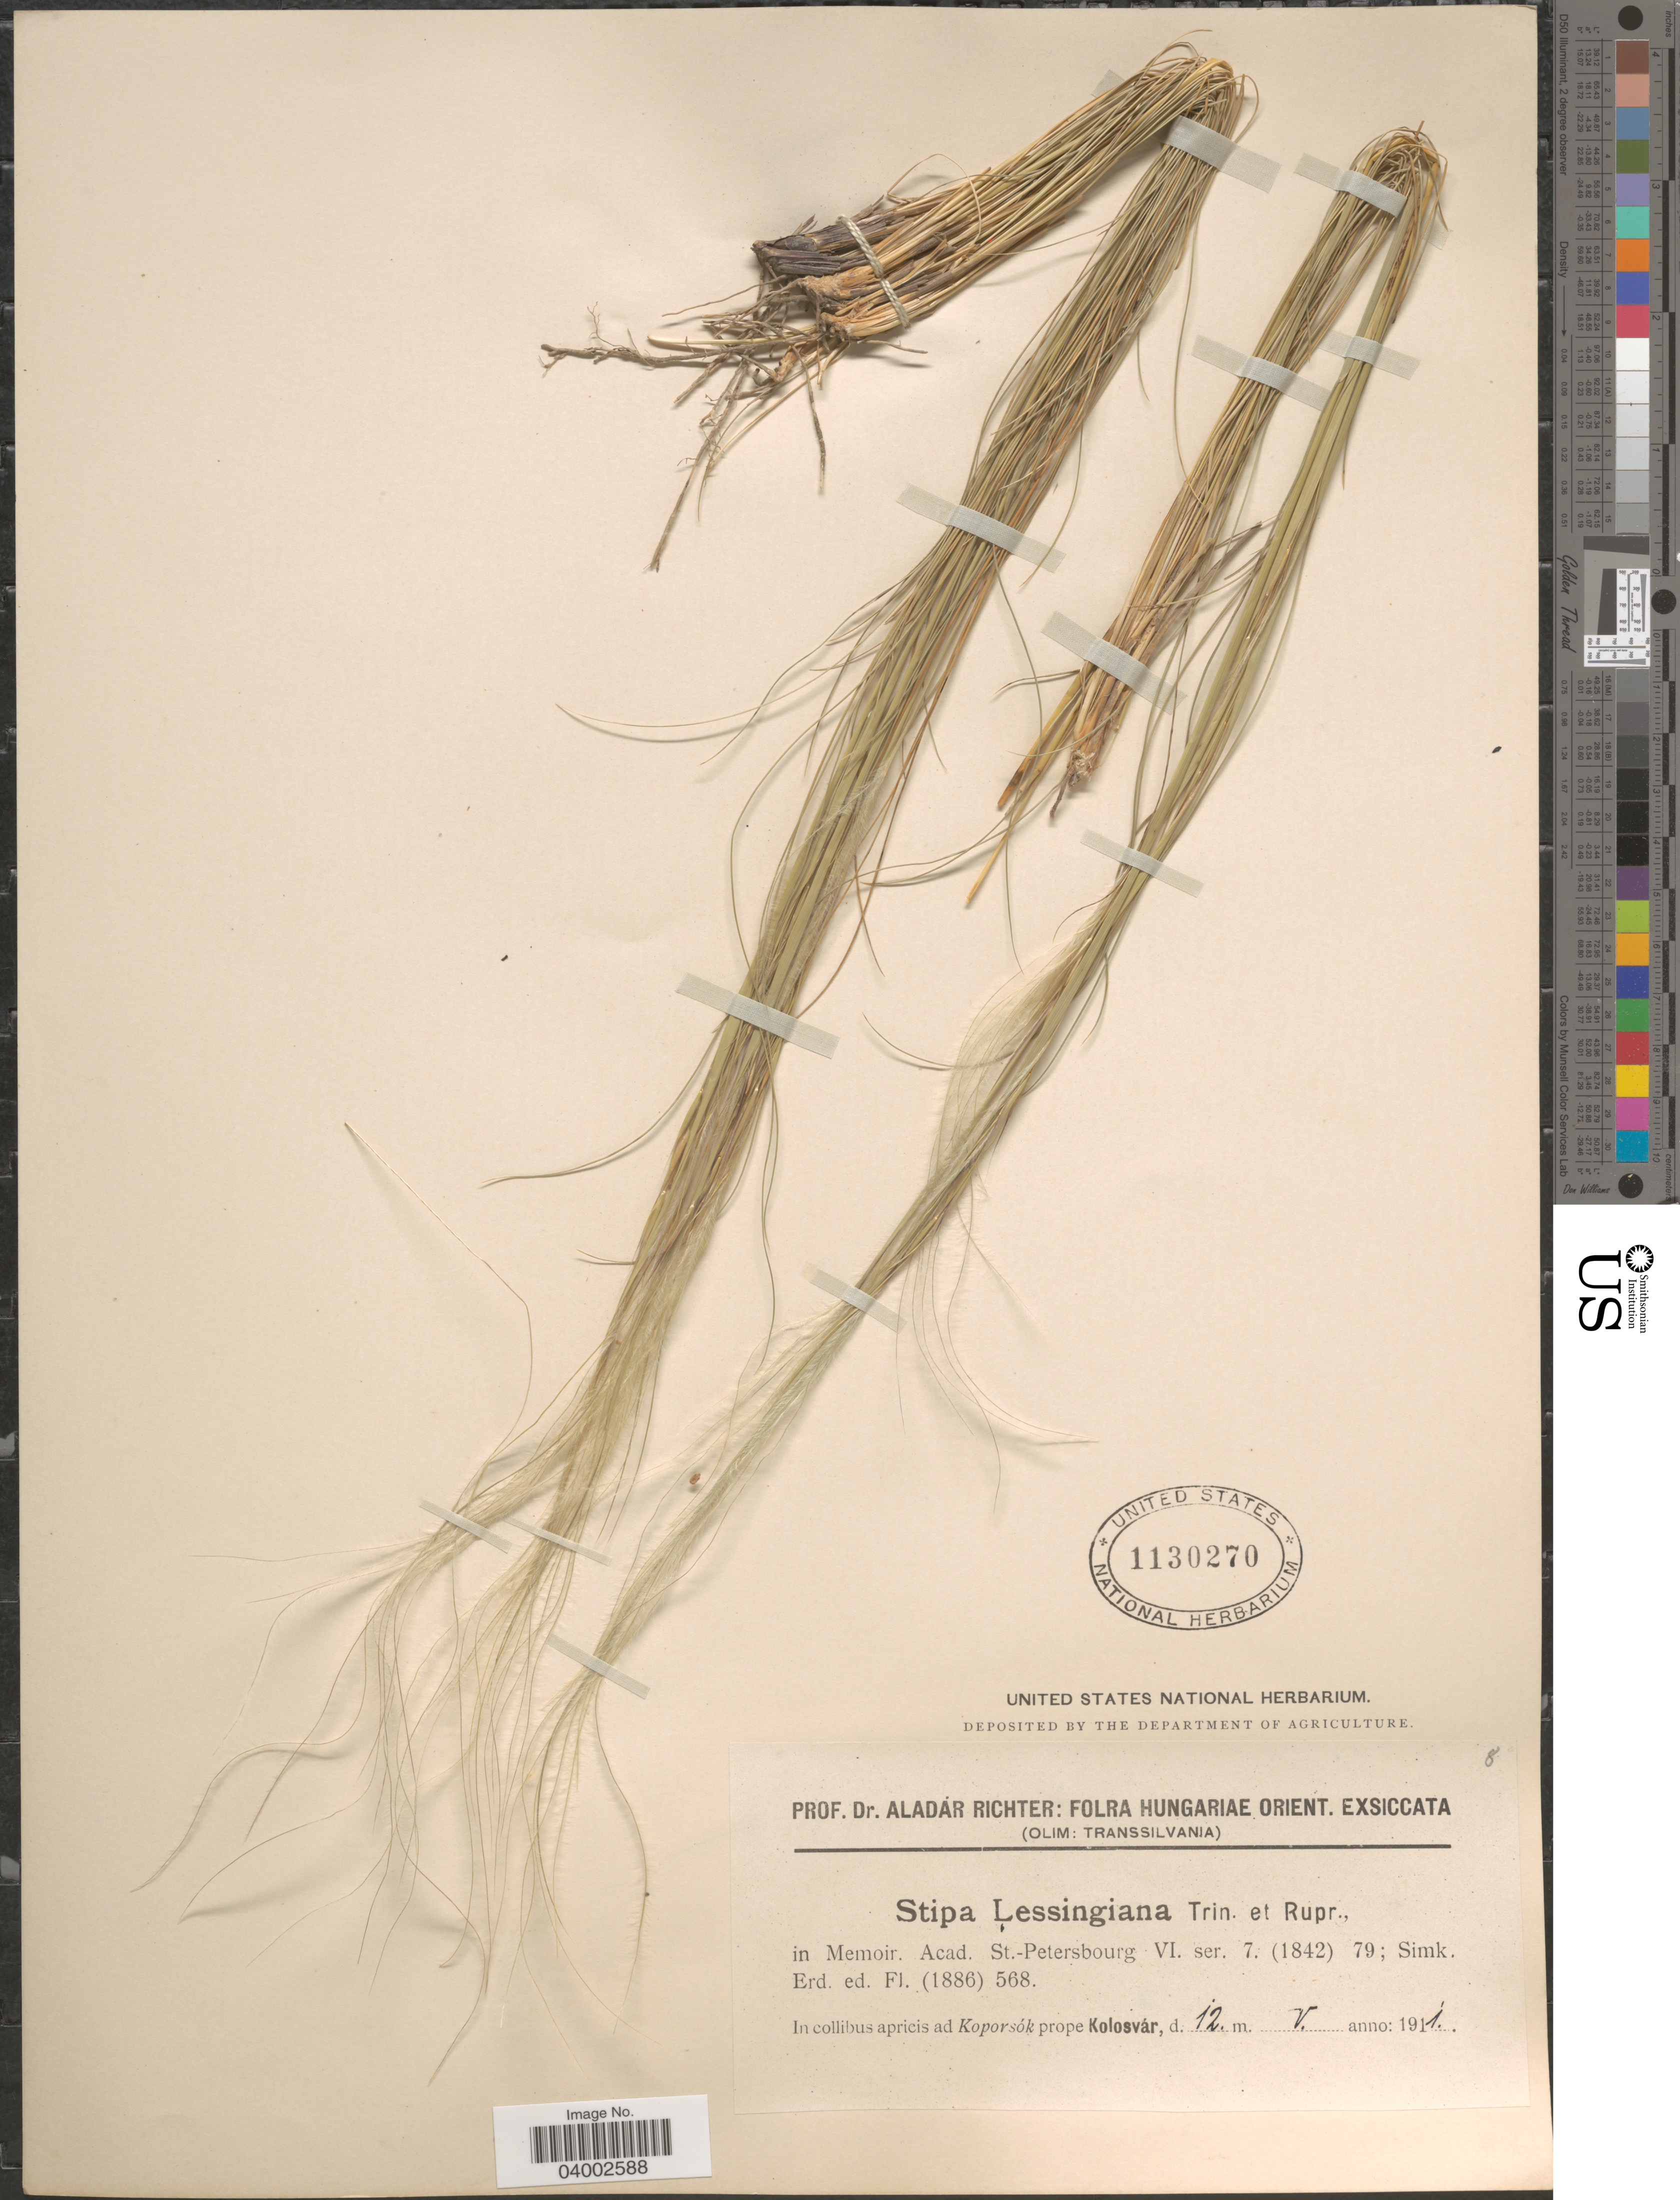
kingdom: Plantae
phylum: Tracheophyta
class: Liliopsida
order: Poales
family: Poaceae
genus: Stipa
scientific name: Stipa lessingiana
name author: Trin. & Rupr.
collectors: A. Richter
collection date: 1911-05-12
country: Hungary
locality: In collibus apricis ad Koporsók prope Kolosvár.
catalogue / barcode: US 1130270